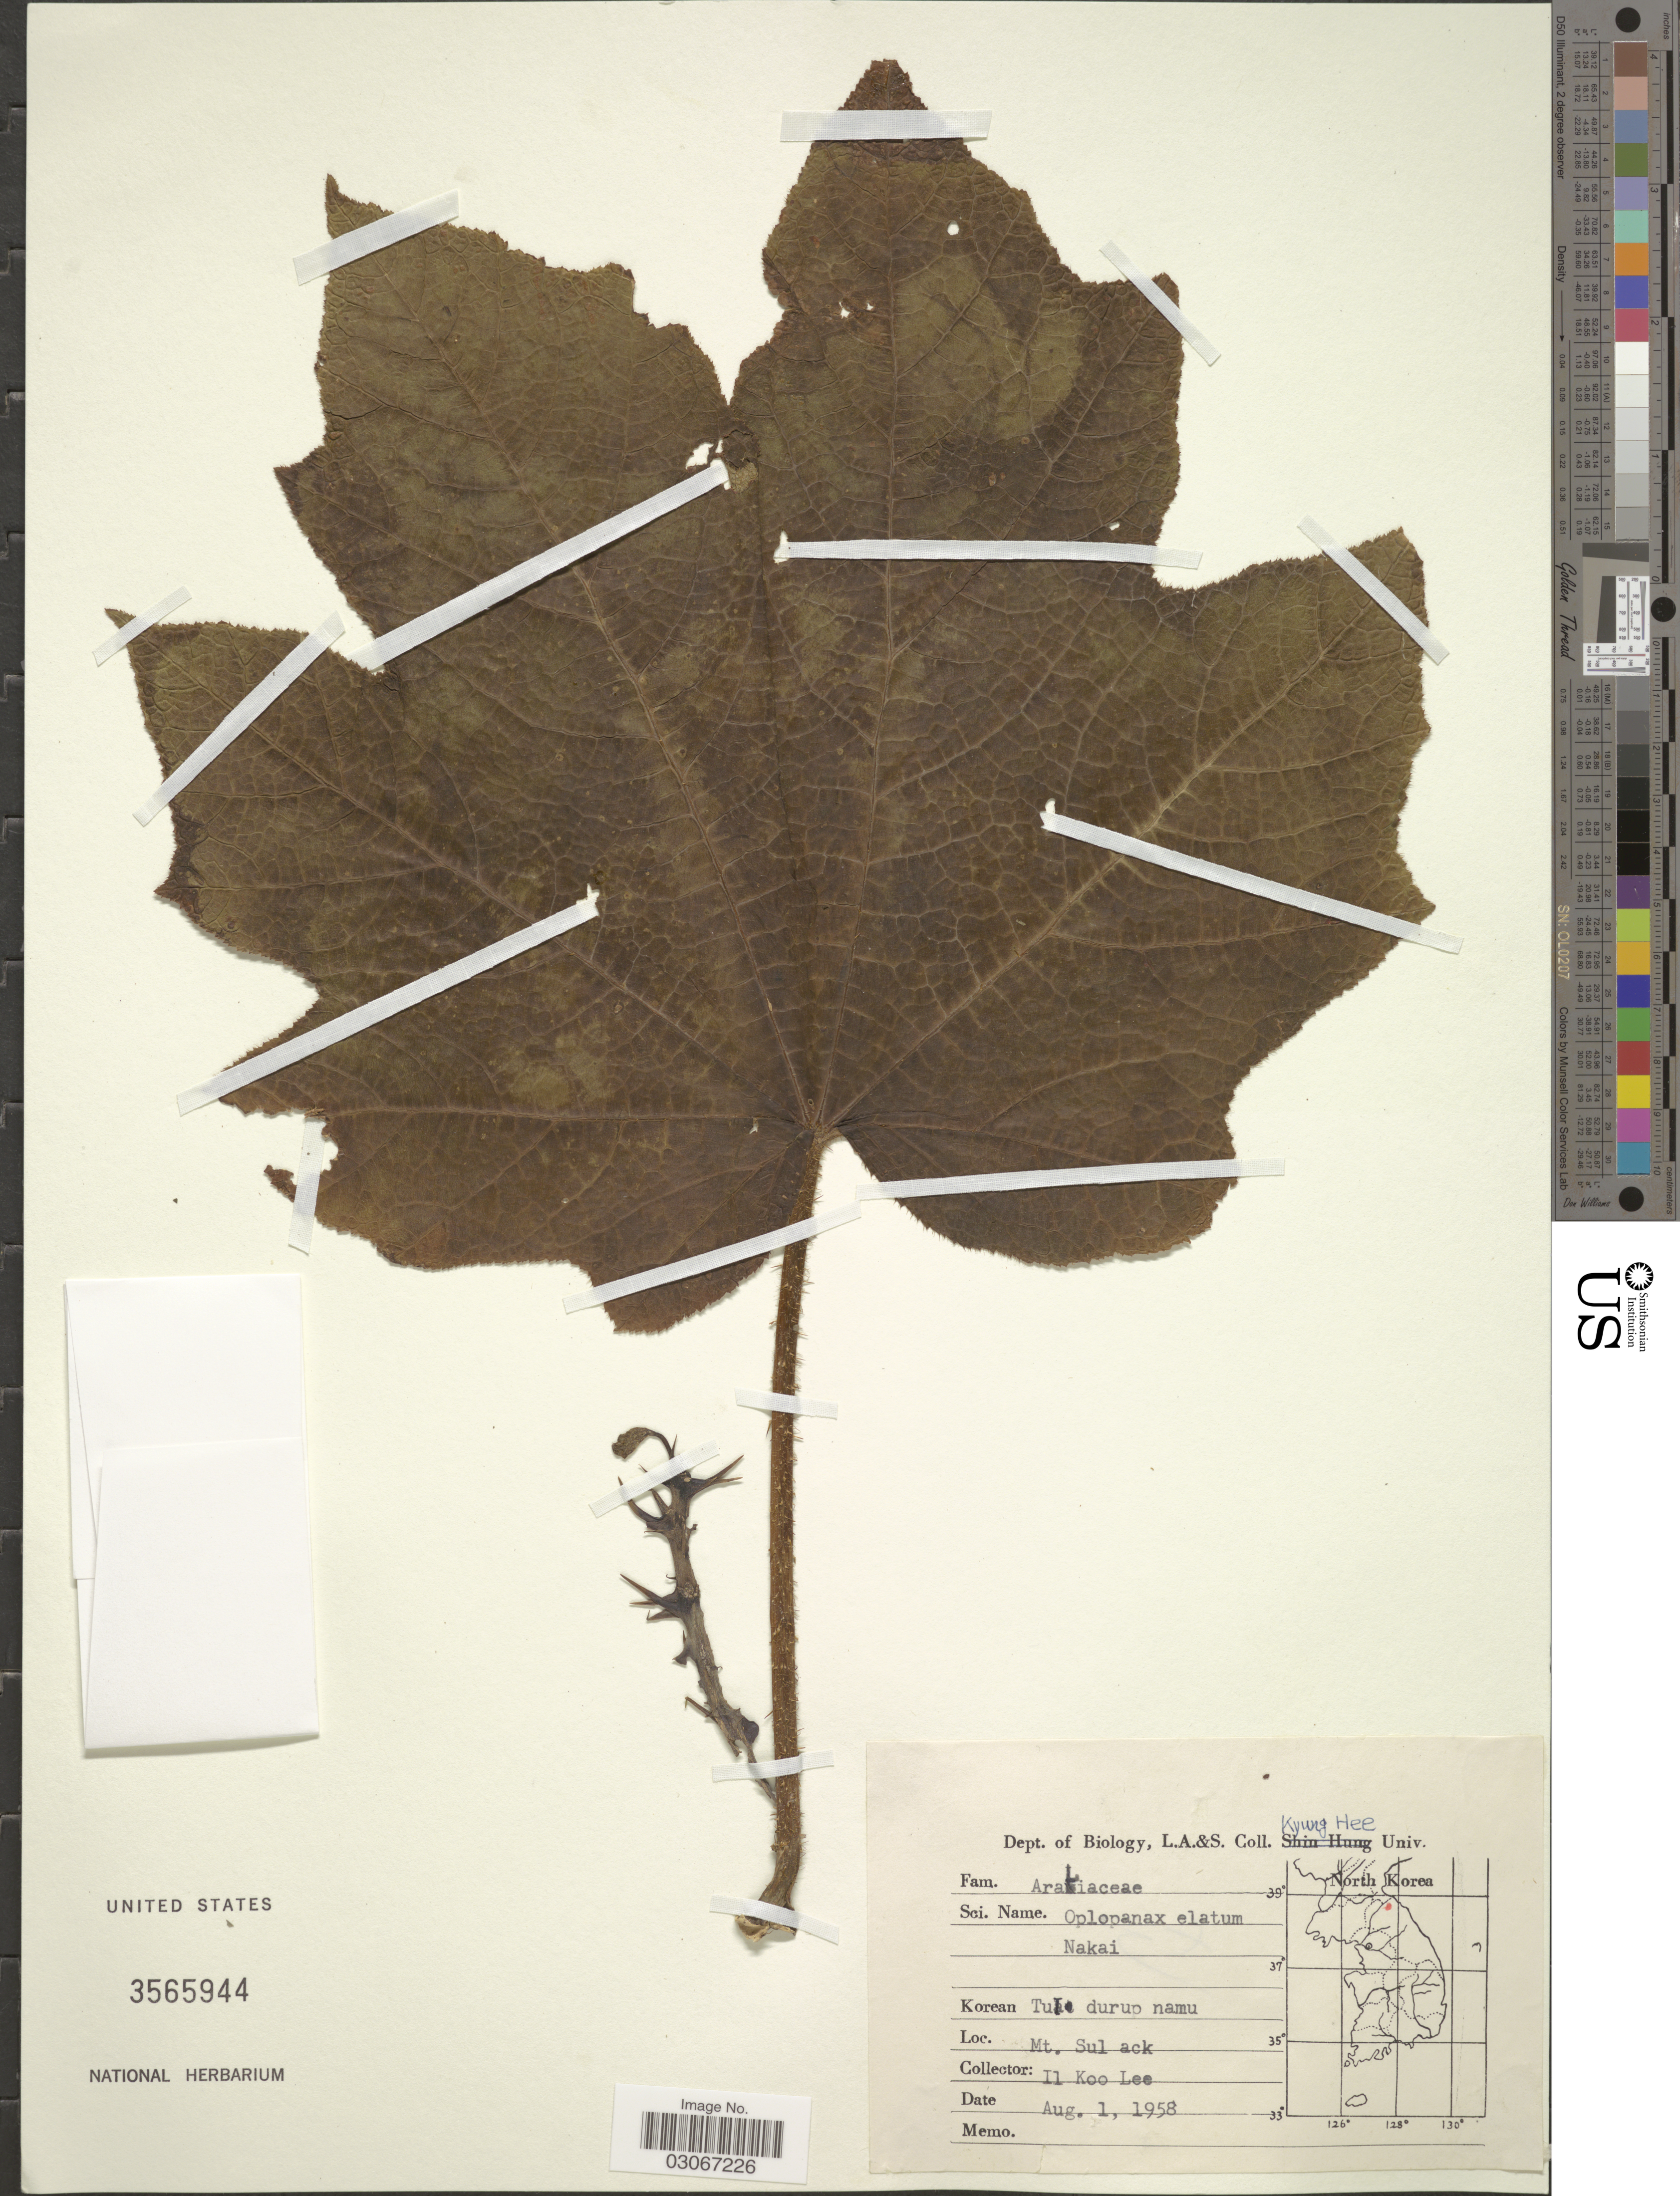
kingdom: Plantae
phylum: Tracheophyta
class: Magnoliopsida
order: Apiales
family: Araliaceae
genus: Oplopanax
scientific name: Oplopanax elatus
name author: (Nakai) Nakai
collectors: Il-Ko Lee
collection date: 1958-08-01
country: South Korea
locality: Mt. Sul ack.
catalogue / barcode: US 3565944